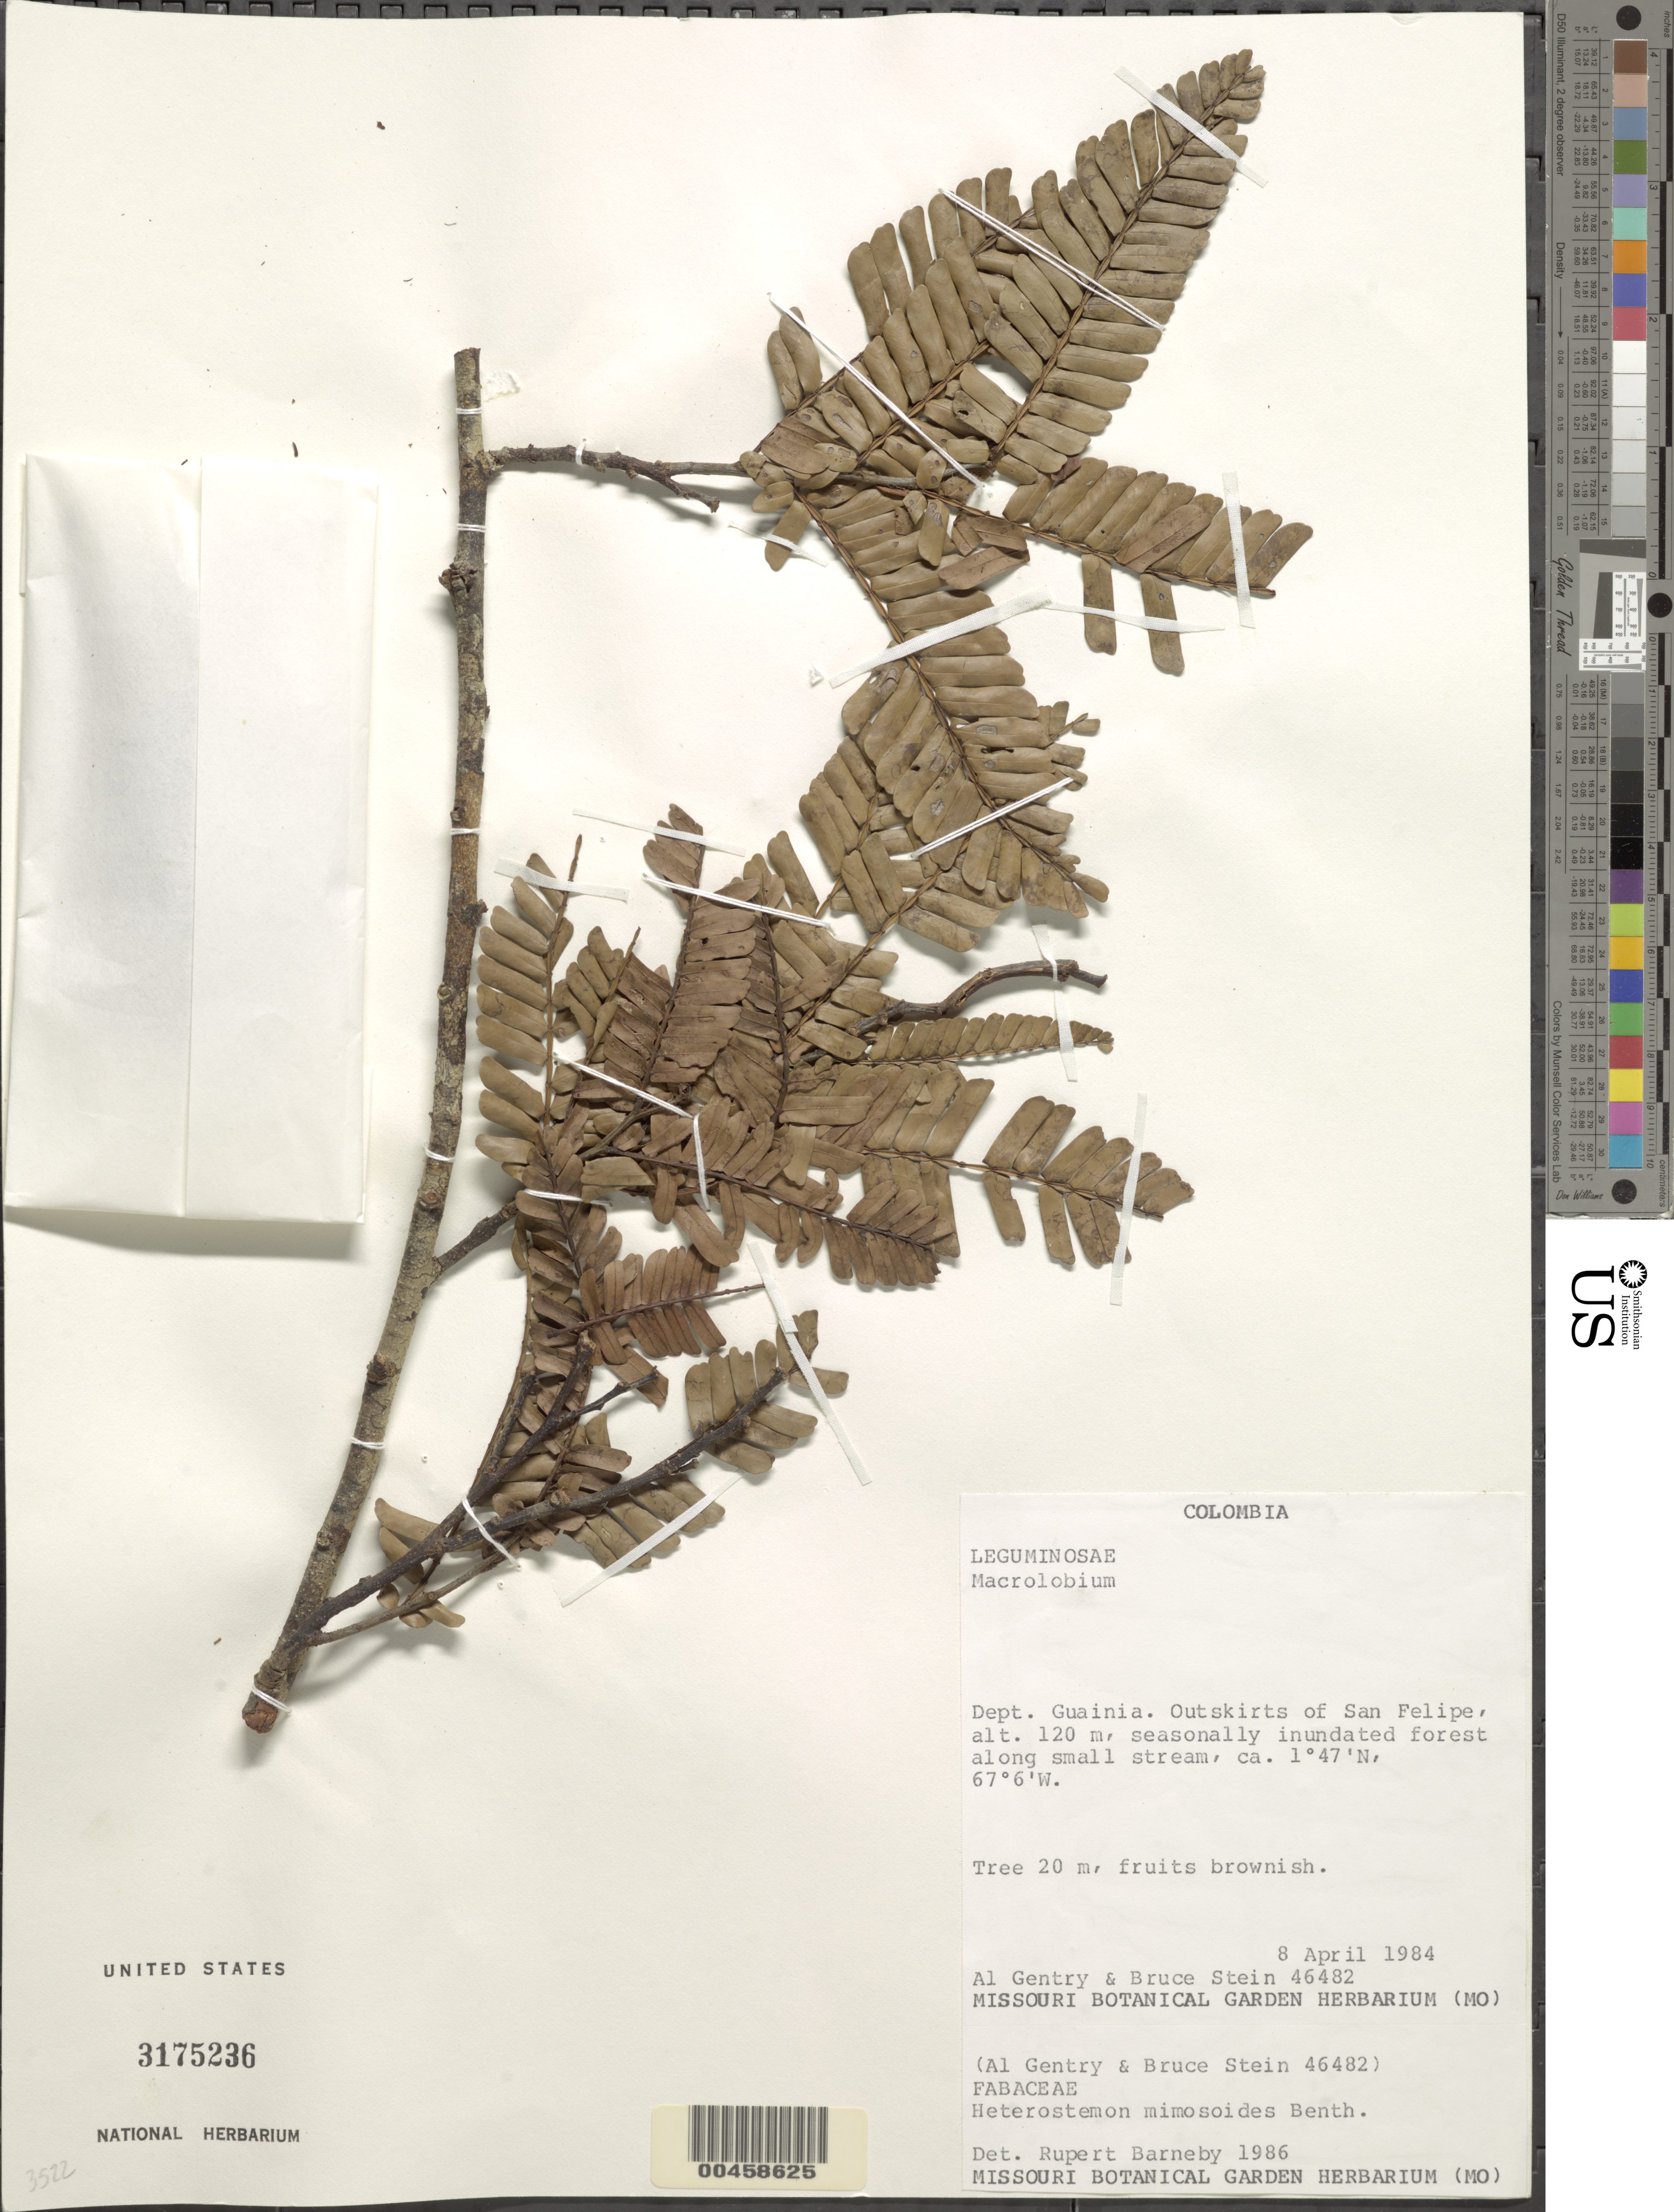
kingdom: Plantae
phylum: Tracheophyta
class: Magnoliopsida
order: Fabales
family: Fabaceae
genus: Heterostemon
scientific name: Heterostemon mimosoides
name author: Desf.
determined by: Barneby, Rupert C., (NY)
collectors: A. H. Gentry & B. A. Stein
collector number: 46482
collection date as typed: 08 Apr 1984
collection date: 1984-04-08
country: Colombia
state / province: Guainía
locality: Rio Negro across from San Carlos, Venezuela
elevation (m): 120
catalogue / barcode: US 3175236